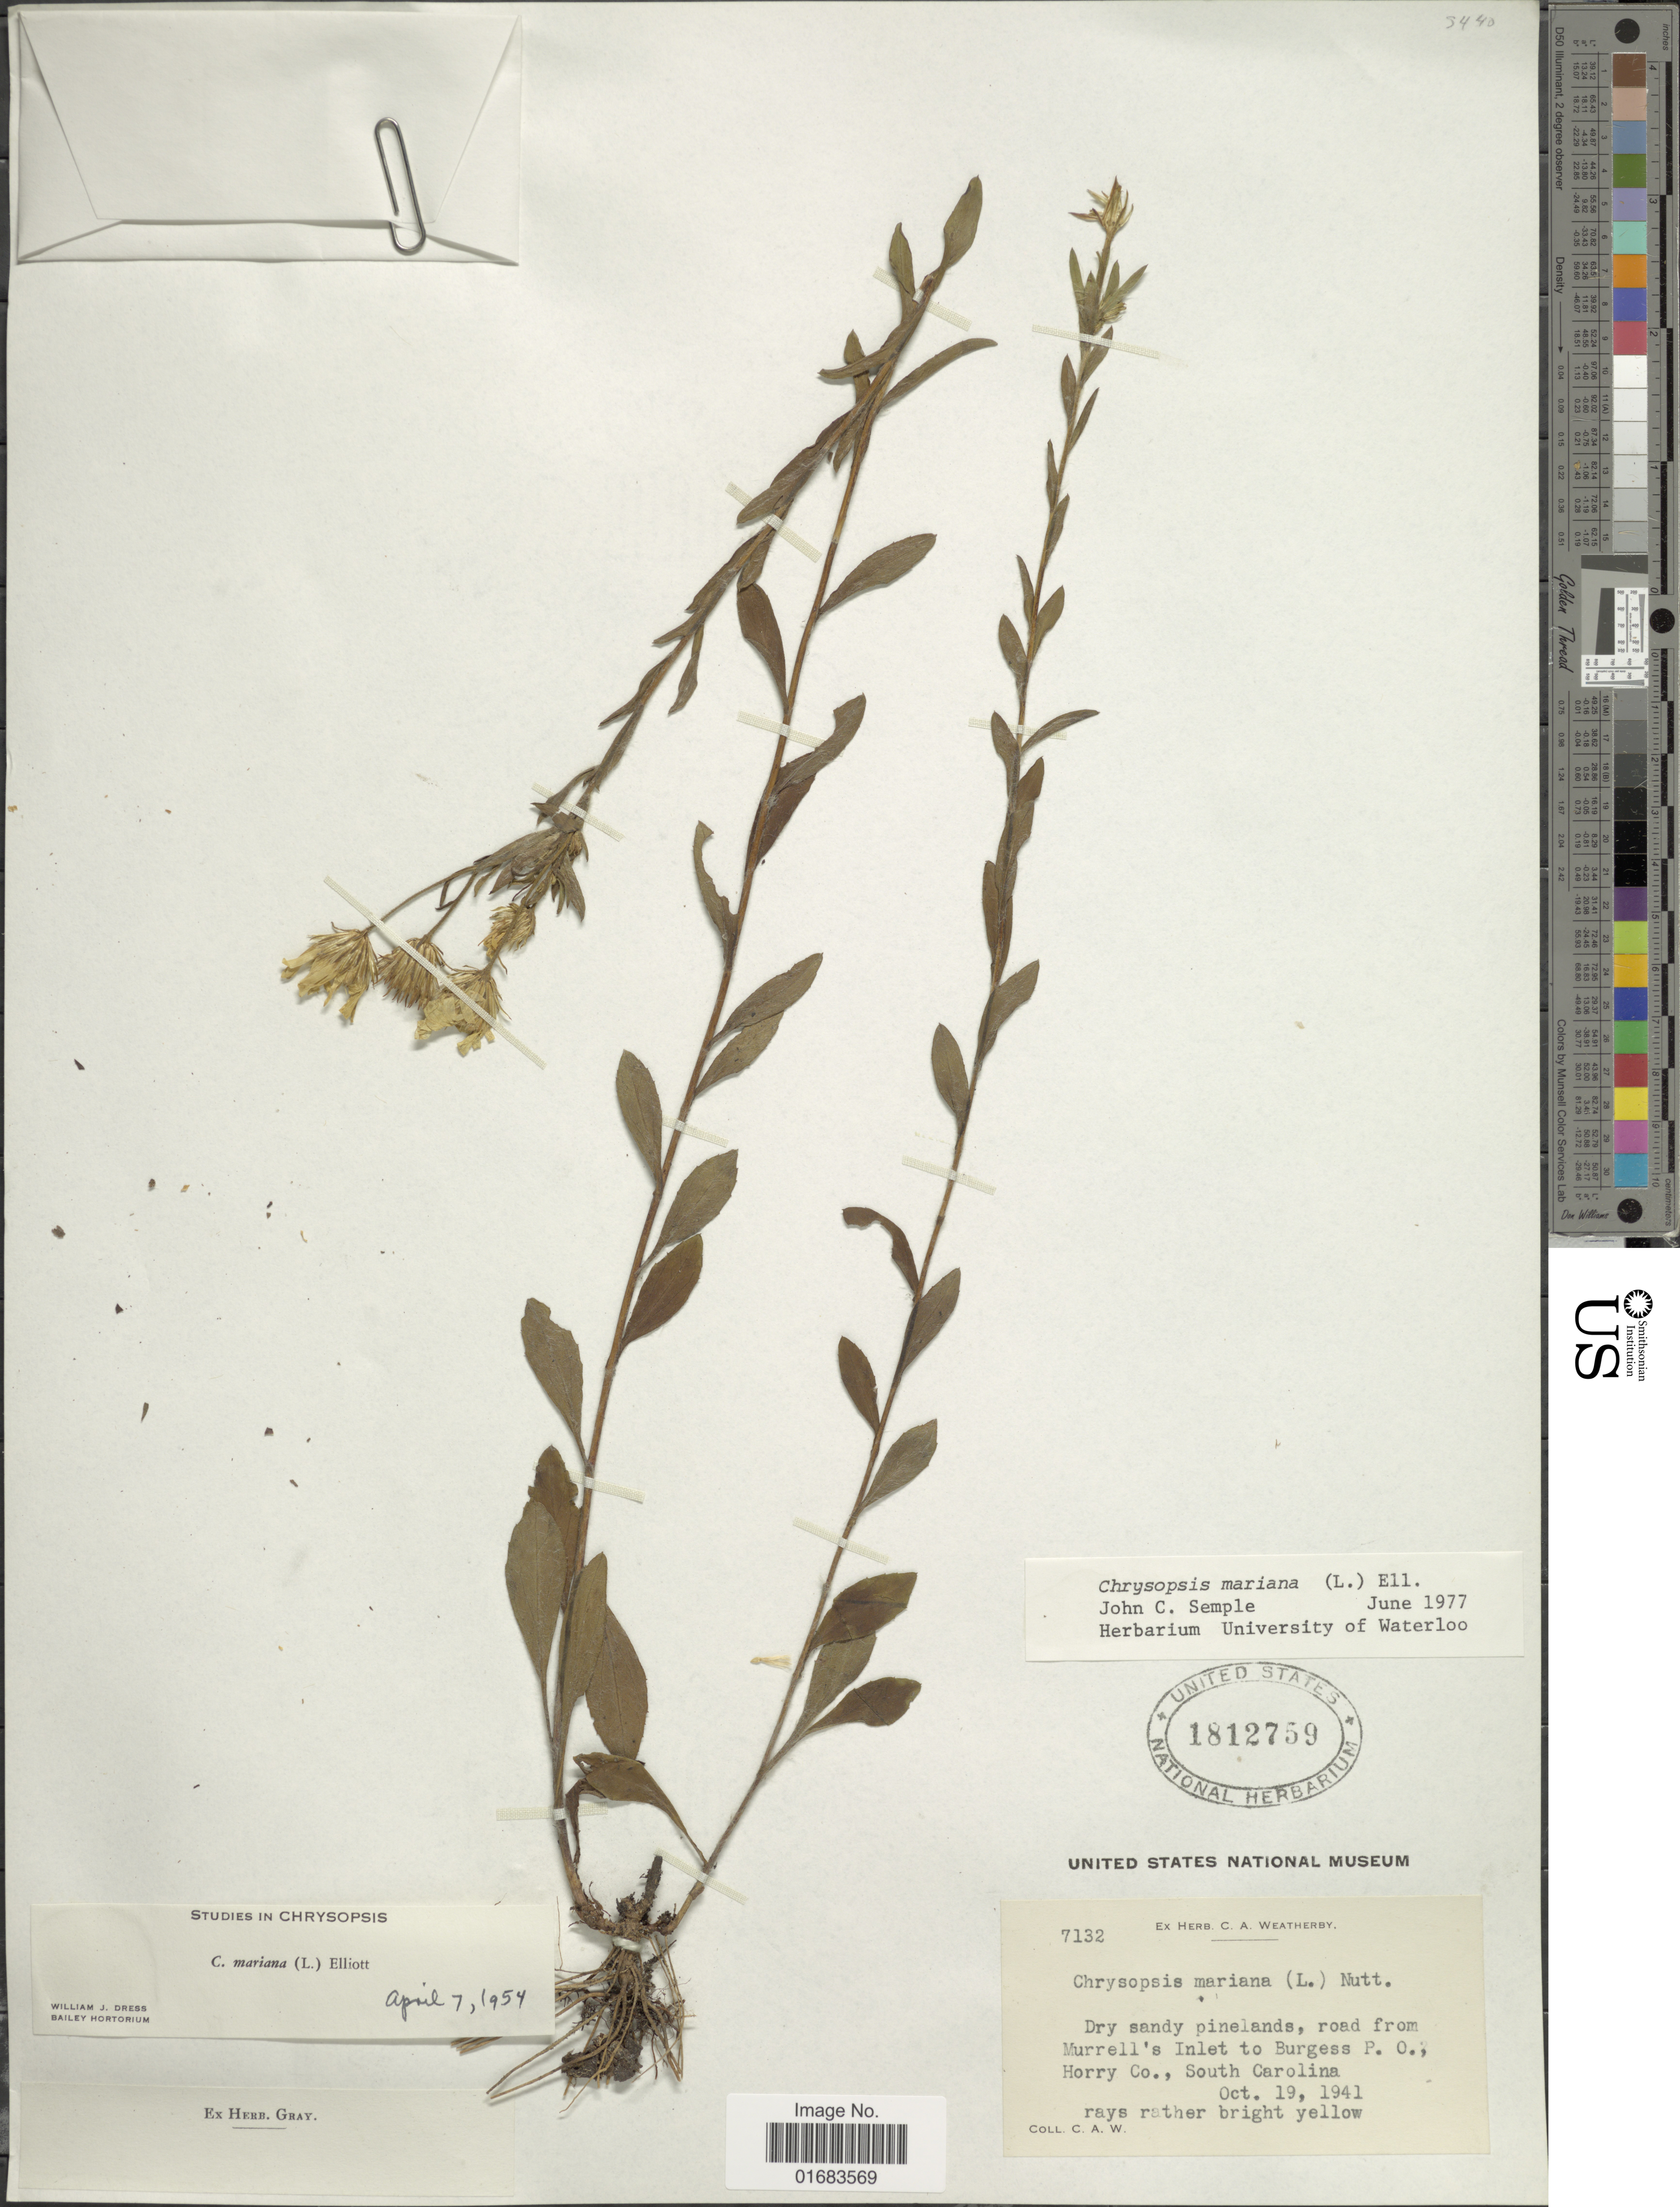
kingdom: Plantae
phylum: Tracheophyta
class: Magnoliopsida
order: Asterales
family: Asteraceae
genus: Chrysopsis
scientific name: Chrysopsis mariana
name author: (L.) Elliott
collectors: C. A. Weatherby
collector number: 7132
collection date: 1941-10-19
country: United States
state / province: South Carolina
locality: Murrell's Inlet to Burgess P. O., Horry Co.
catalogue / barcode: US 1812759